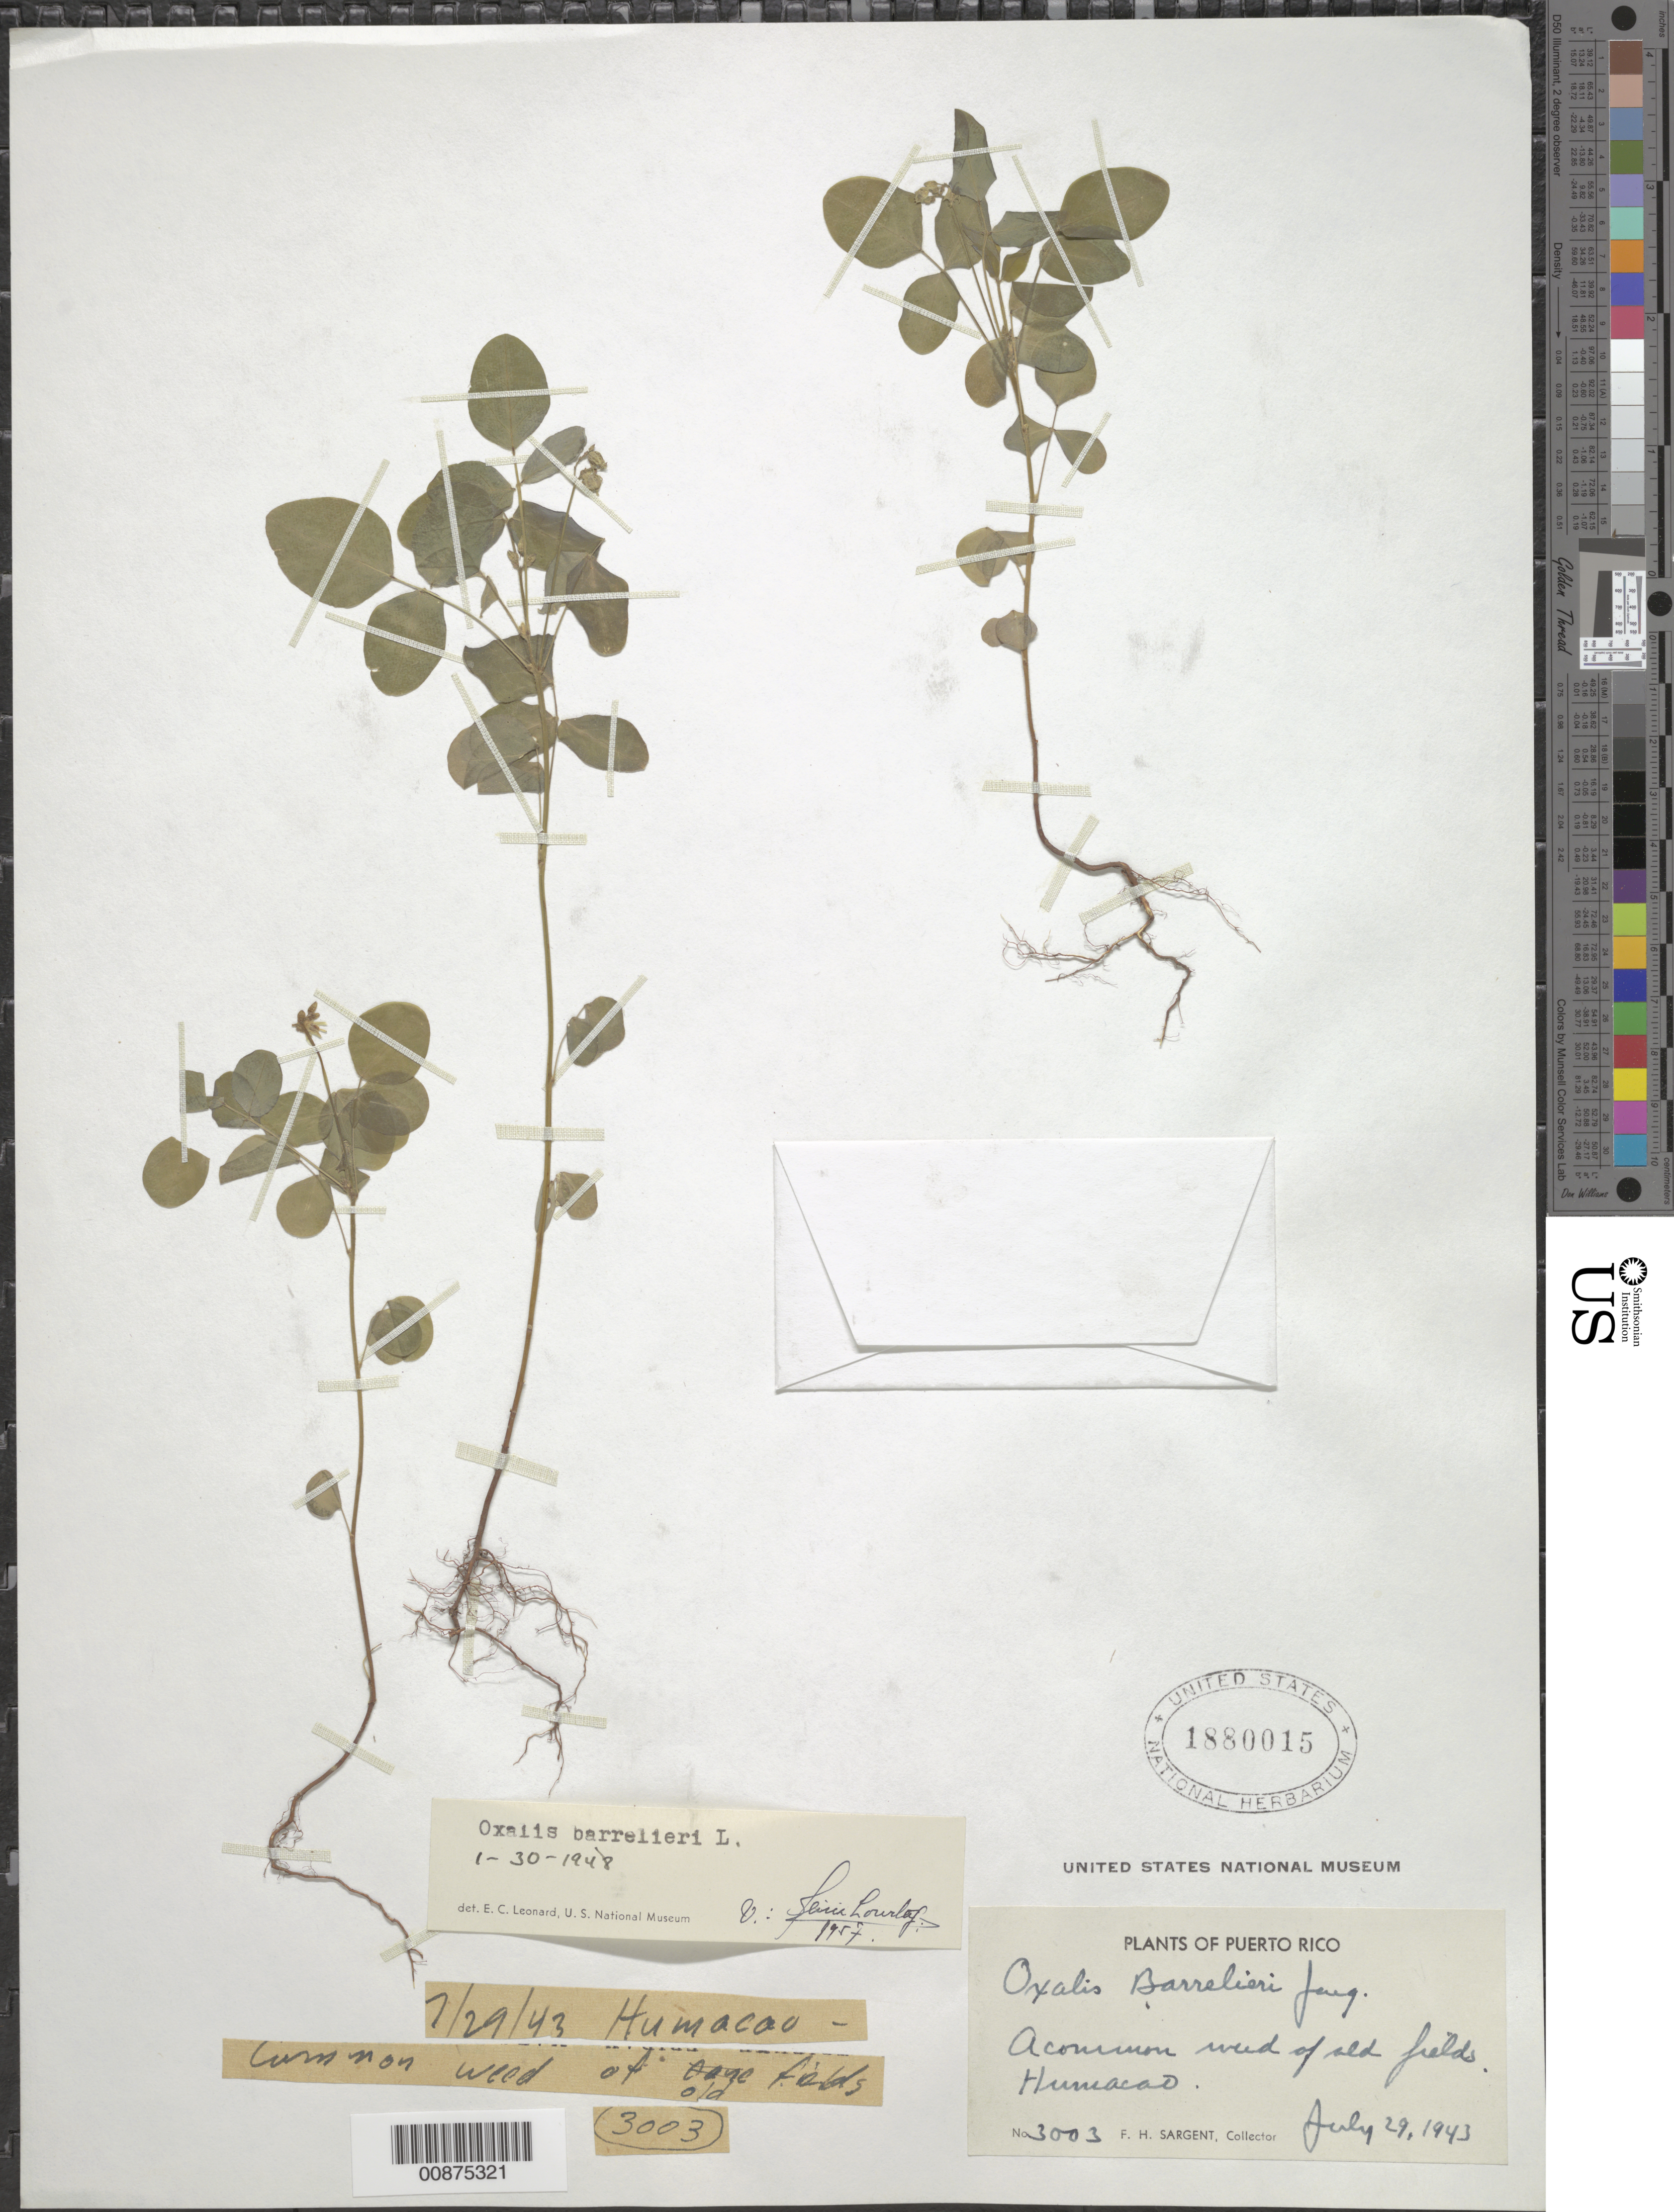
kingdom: Plantae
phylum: Tracheophyta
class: Magnoliopsida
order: Oxalidales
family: Oxalidaceae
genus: Oxalis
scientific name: Oxalis barrelieri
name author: L.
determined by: Lourteig, A.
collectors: F. H. Sargent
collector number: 3003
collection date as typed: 29 Jul 1943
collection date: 1943-07-29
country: Puerto Rico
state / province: Humacao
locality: Humacao.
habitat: A common weed of old fields.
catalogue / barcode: US 1880015